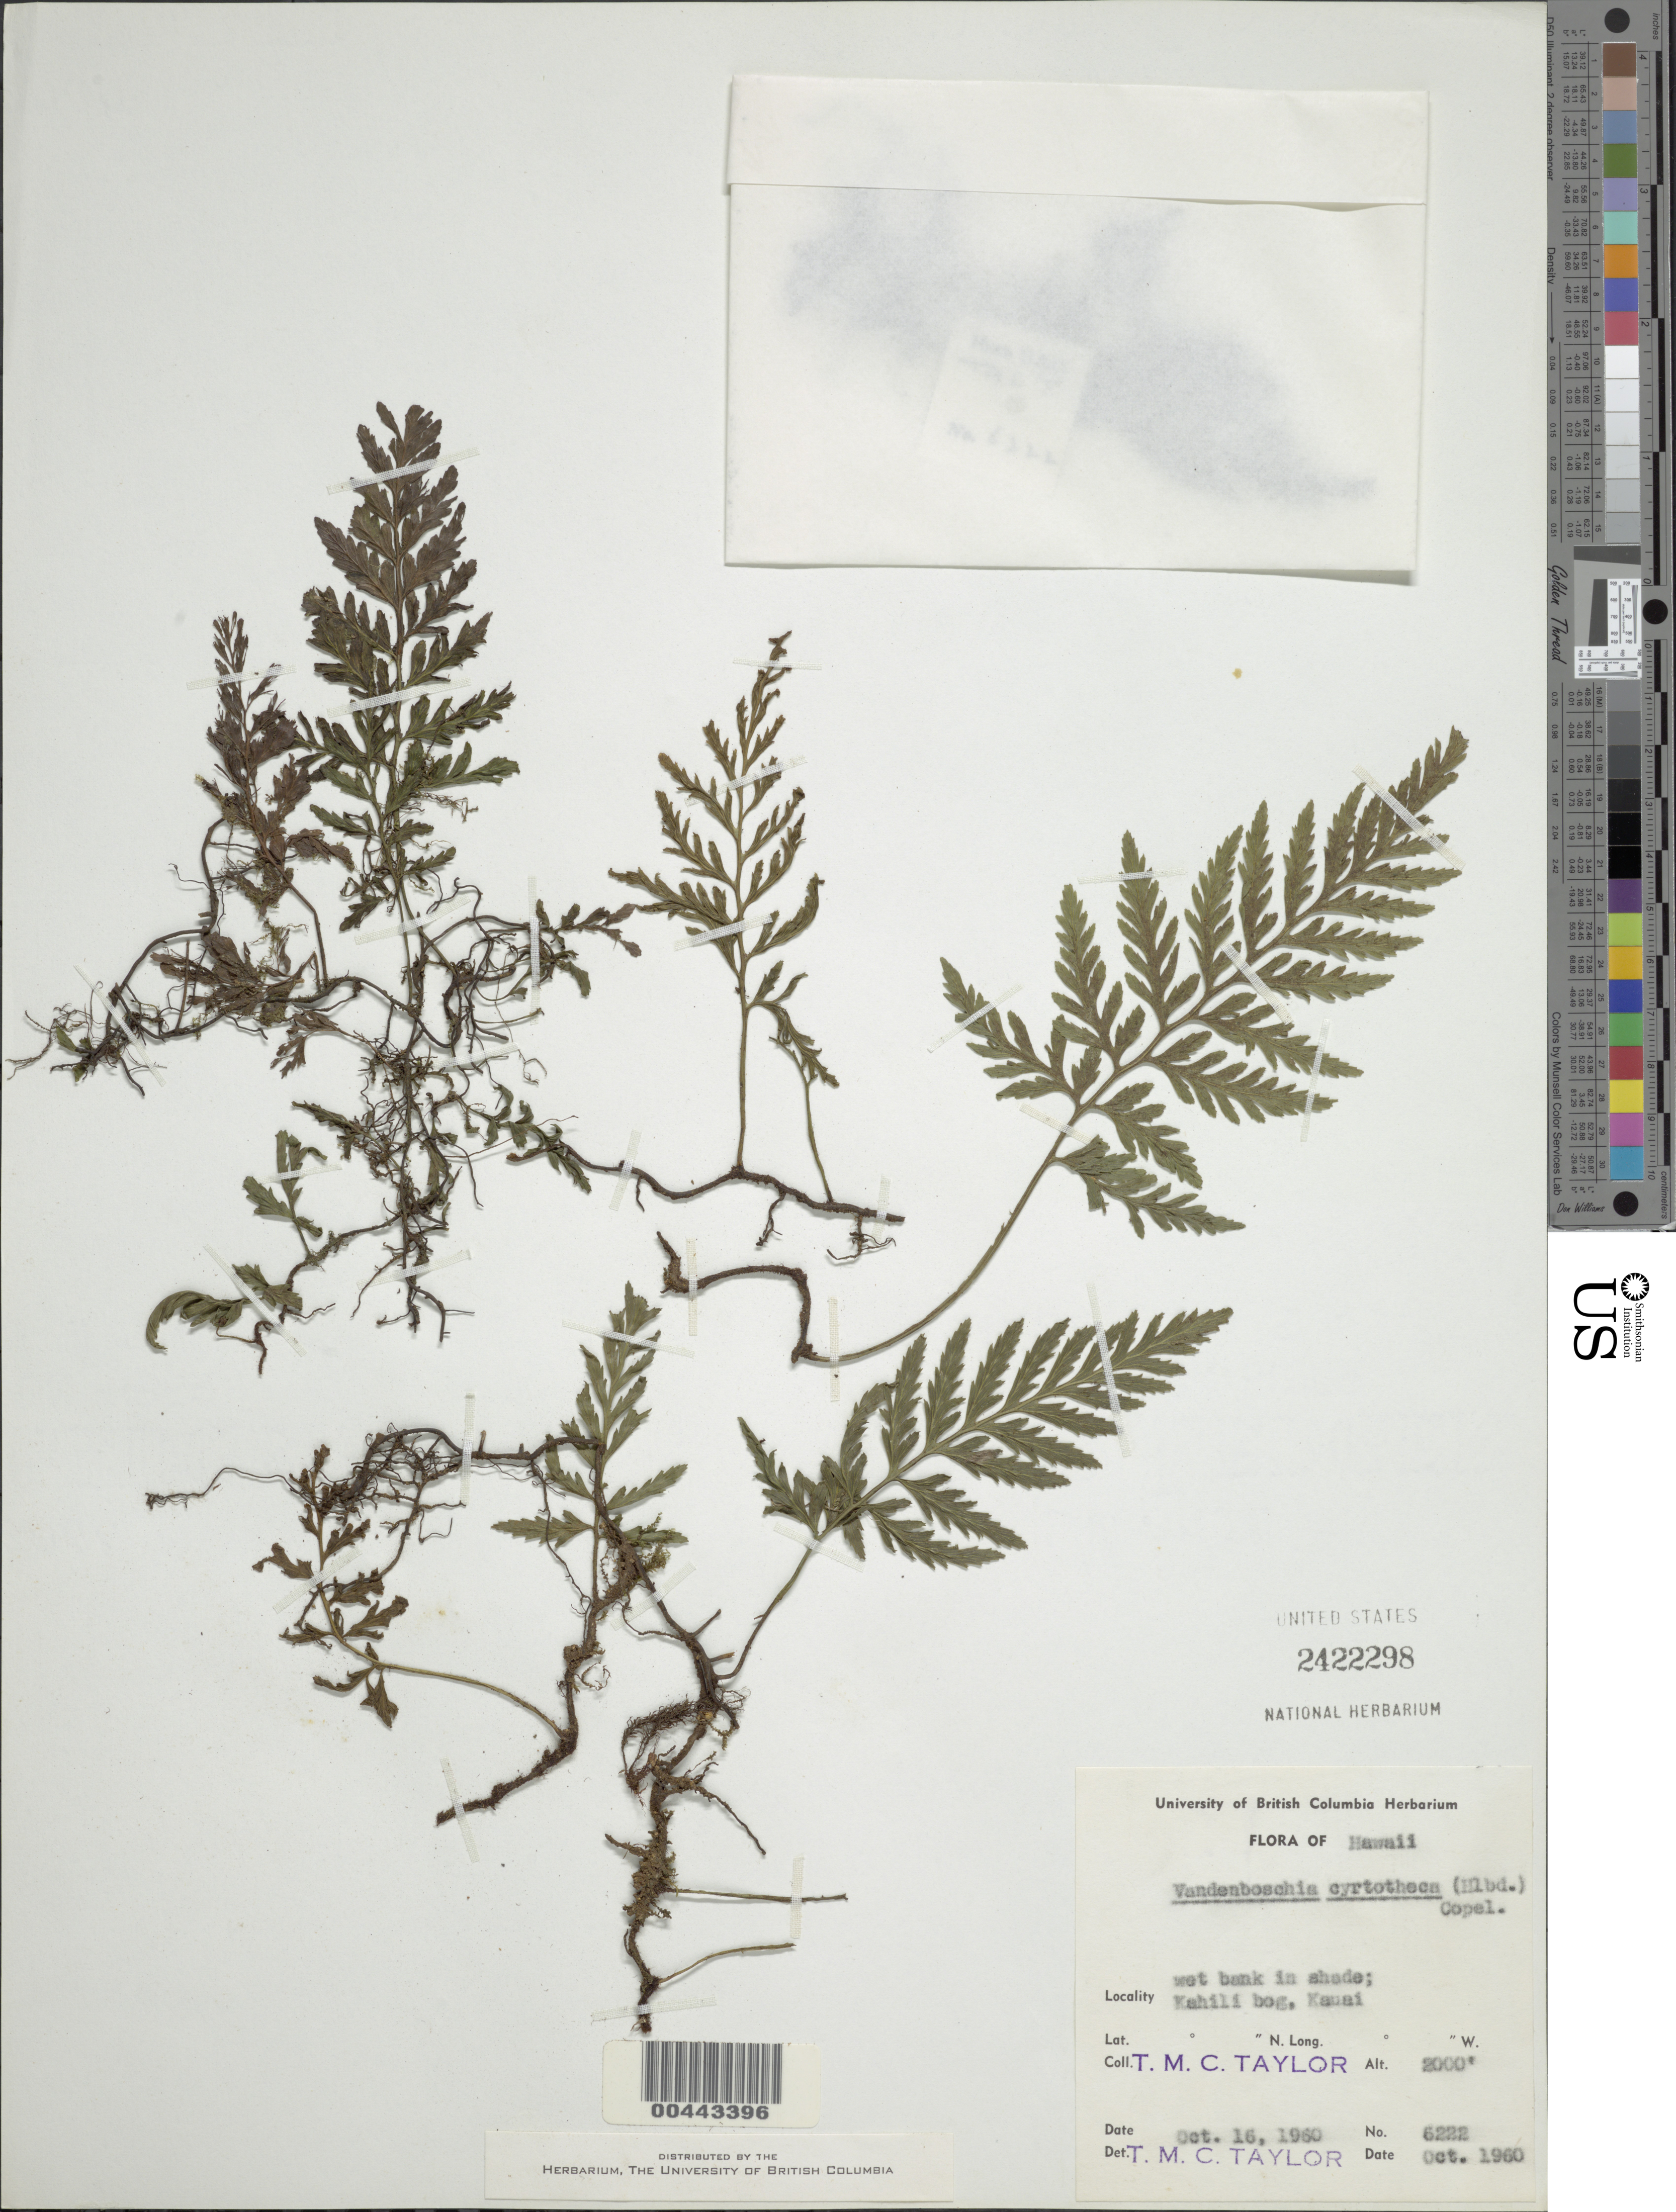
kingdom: Plantae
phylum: Tracheophyta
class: Polypodiopsida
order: Hymenophyllales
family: Hymenophyllaceae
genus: Vandenboschia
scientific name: Vandenboschia cyrtotheca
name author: Copel.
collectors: T. M. C. Taylor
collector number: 6222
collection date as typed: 16 Oct 1960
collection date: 1960-10-16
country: United States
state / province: Hawaii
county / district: Maui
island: Kaua'i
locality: Kahili bog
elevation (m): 610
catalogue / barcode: US 2422298